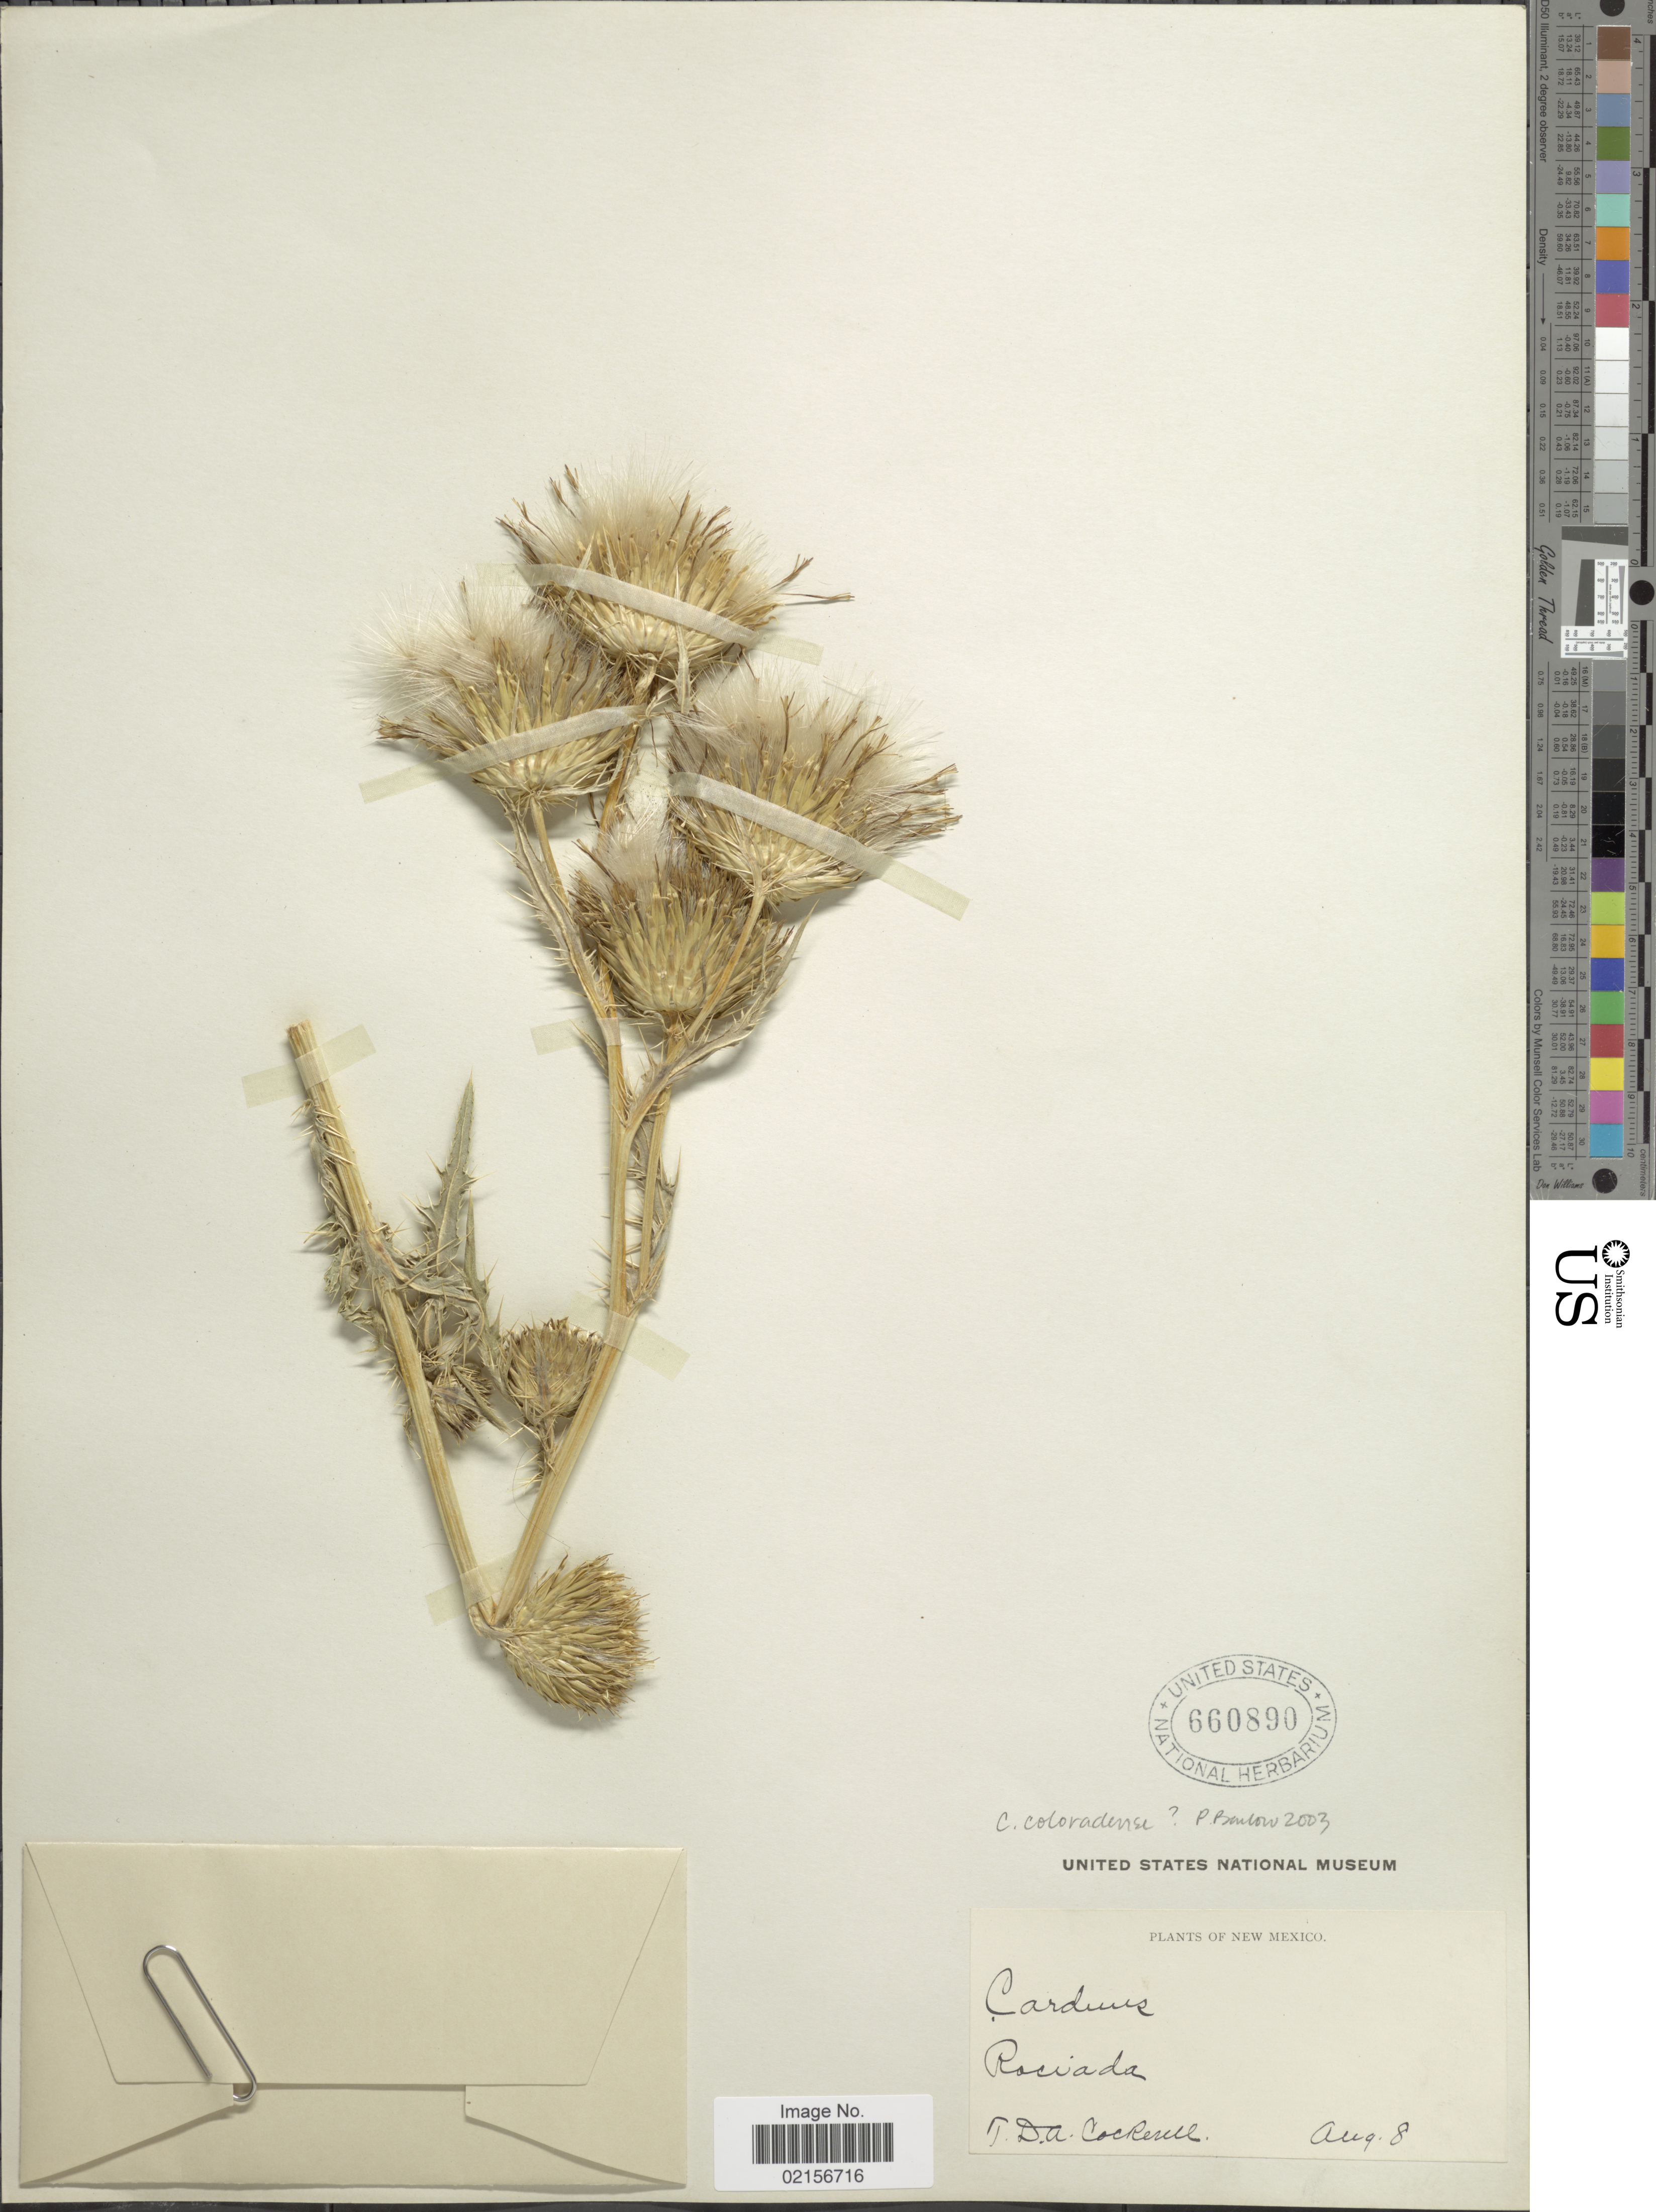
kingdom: Plantae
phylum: Tracheophyta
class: Magnoliopsida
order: Asterales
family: Asteraceae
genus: Cirsium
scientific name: Cirsium scariosum var. coloradense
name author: (Rydb.) D.J. Keil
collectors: T. Cockerell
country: United States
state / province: New Mexico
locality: Rociada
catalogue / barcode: US 660890